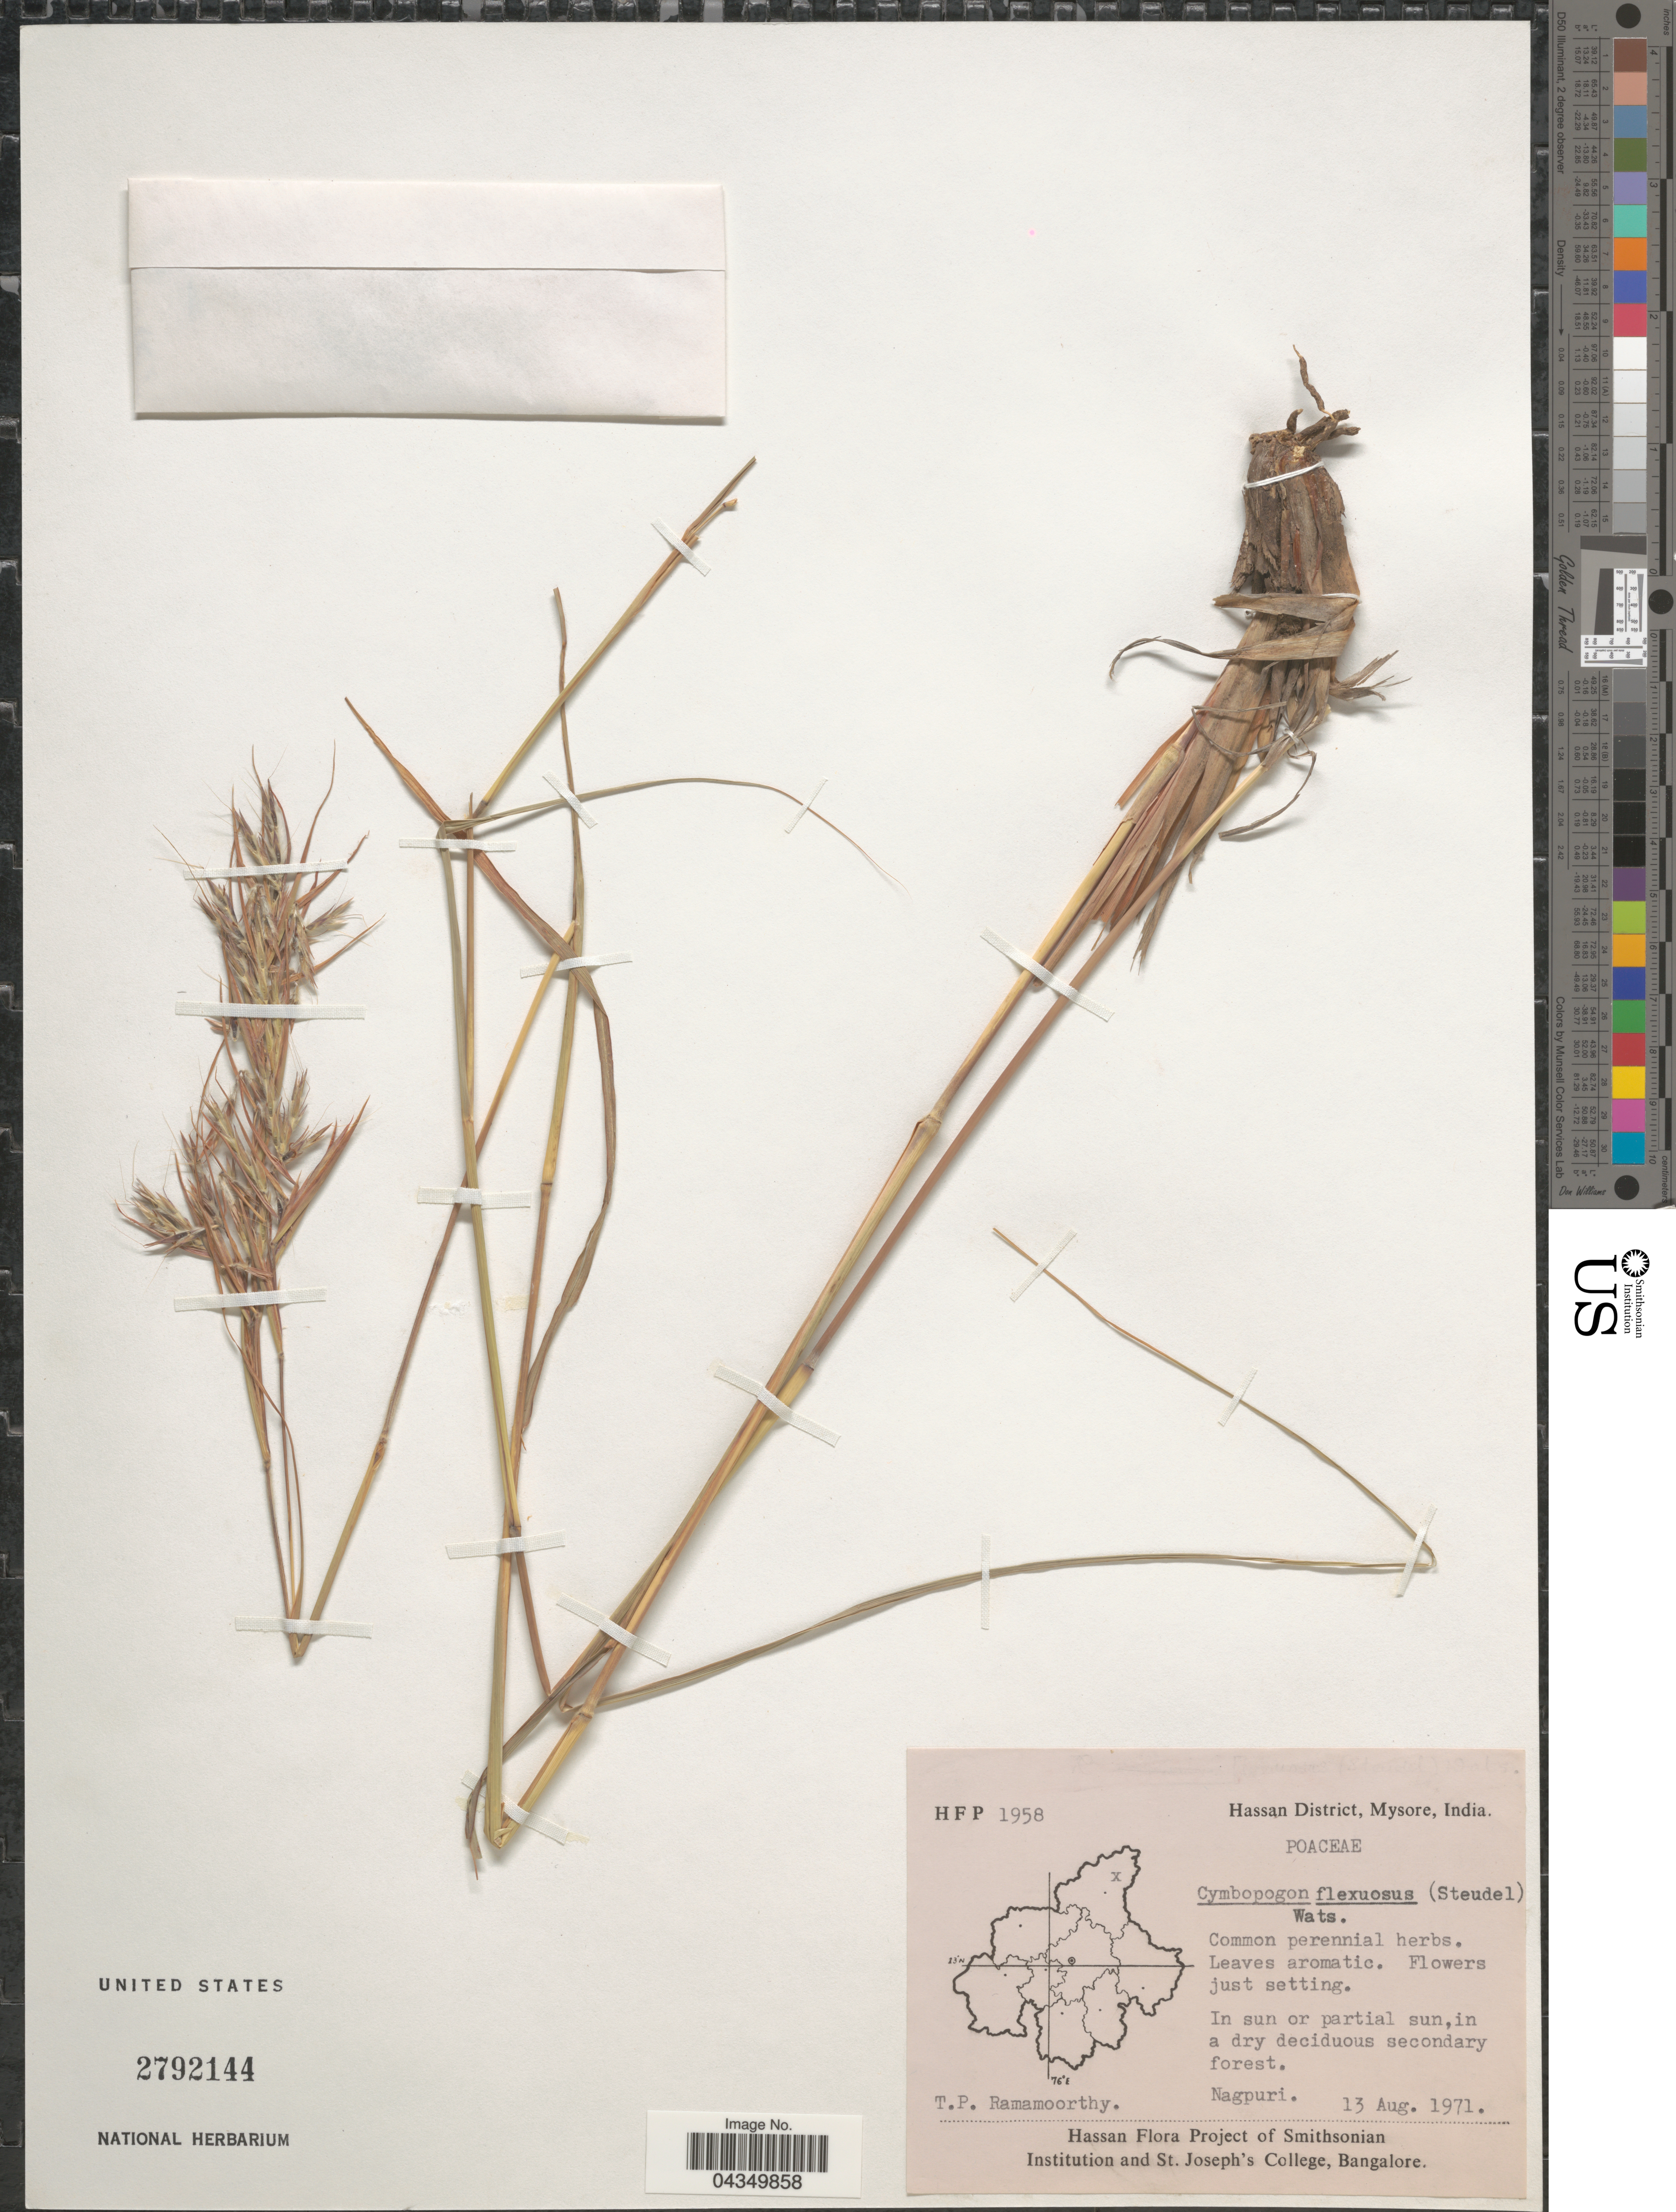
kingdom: Plantae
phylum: Tracheophyta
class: Liliopsida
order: Poales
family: Poaceae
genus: Cymbopogon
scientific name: Cymbopogon flexuosus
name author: (Nees ex Steud.) Will. Watson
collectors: T. P. Ramamoorthy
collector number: HFP1958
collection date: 1971-08-13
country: India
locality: Hassan District, Mysore. Nagpuri.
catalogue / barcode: US 2792144